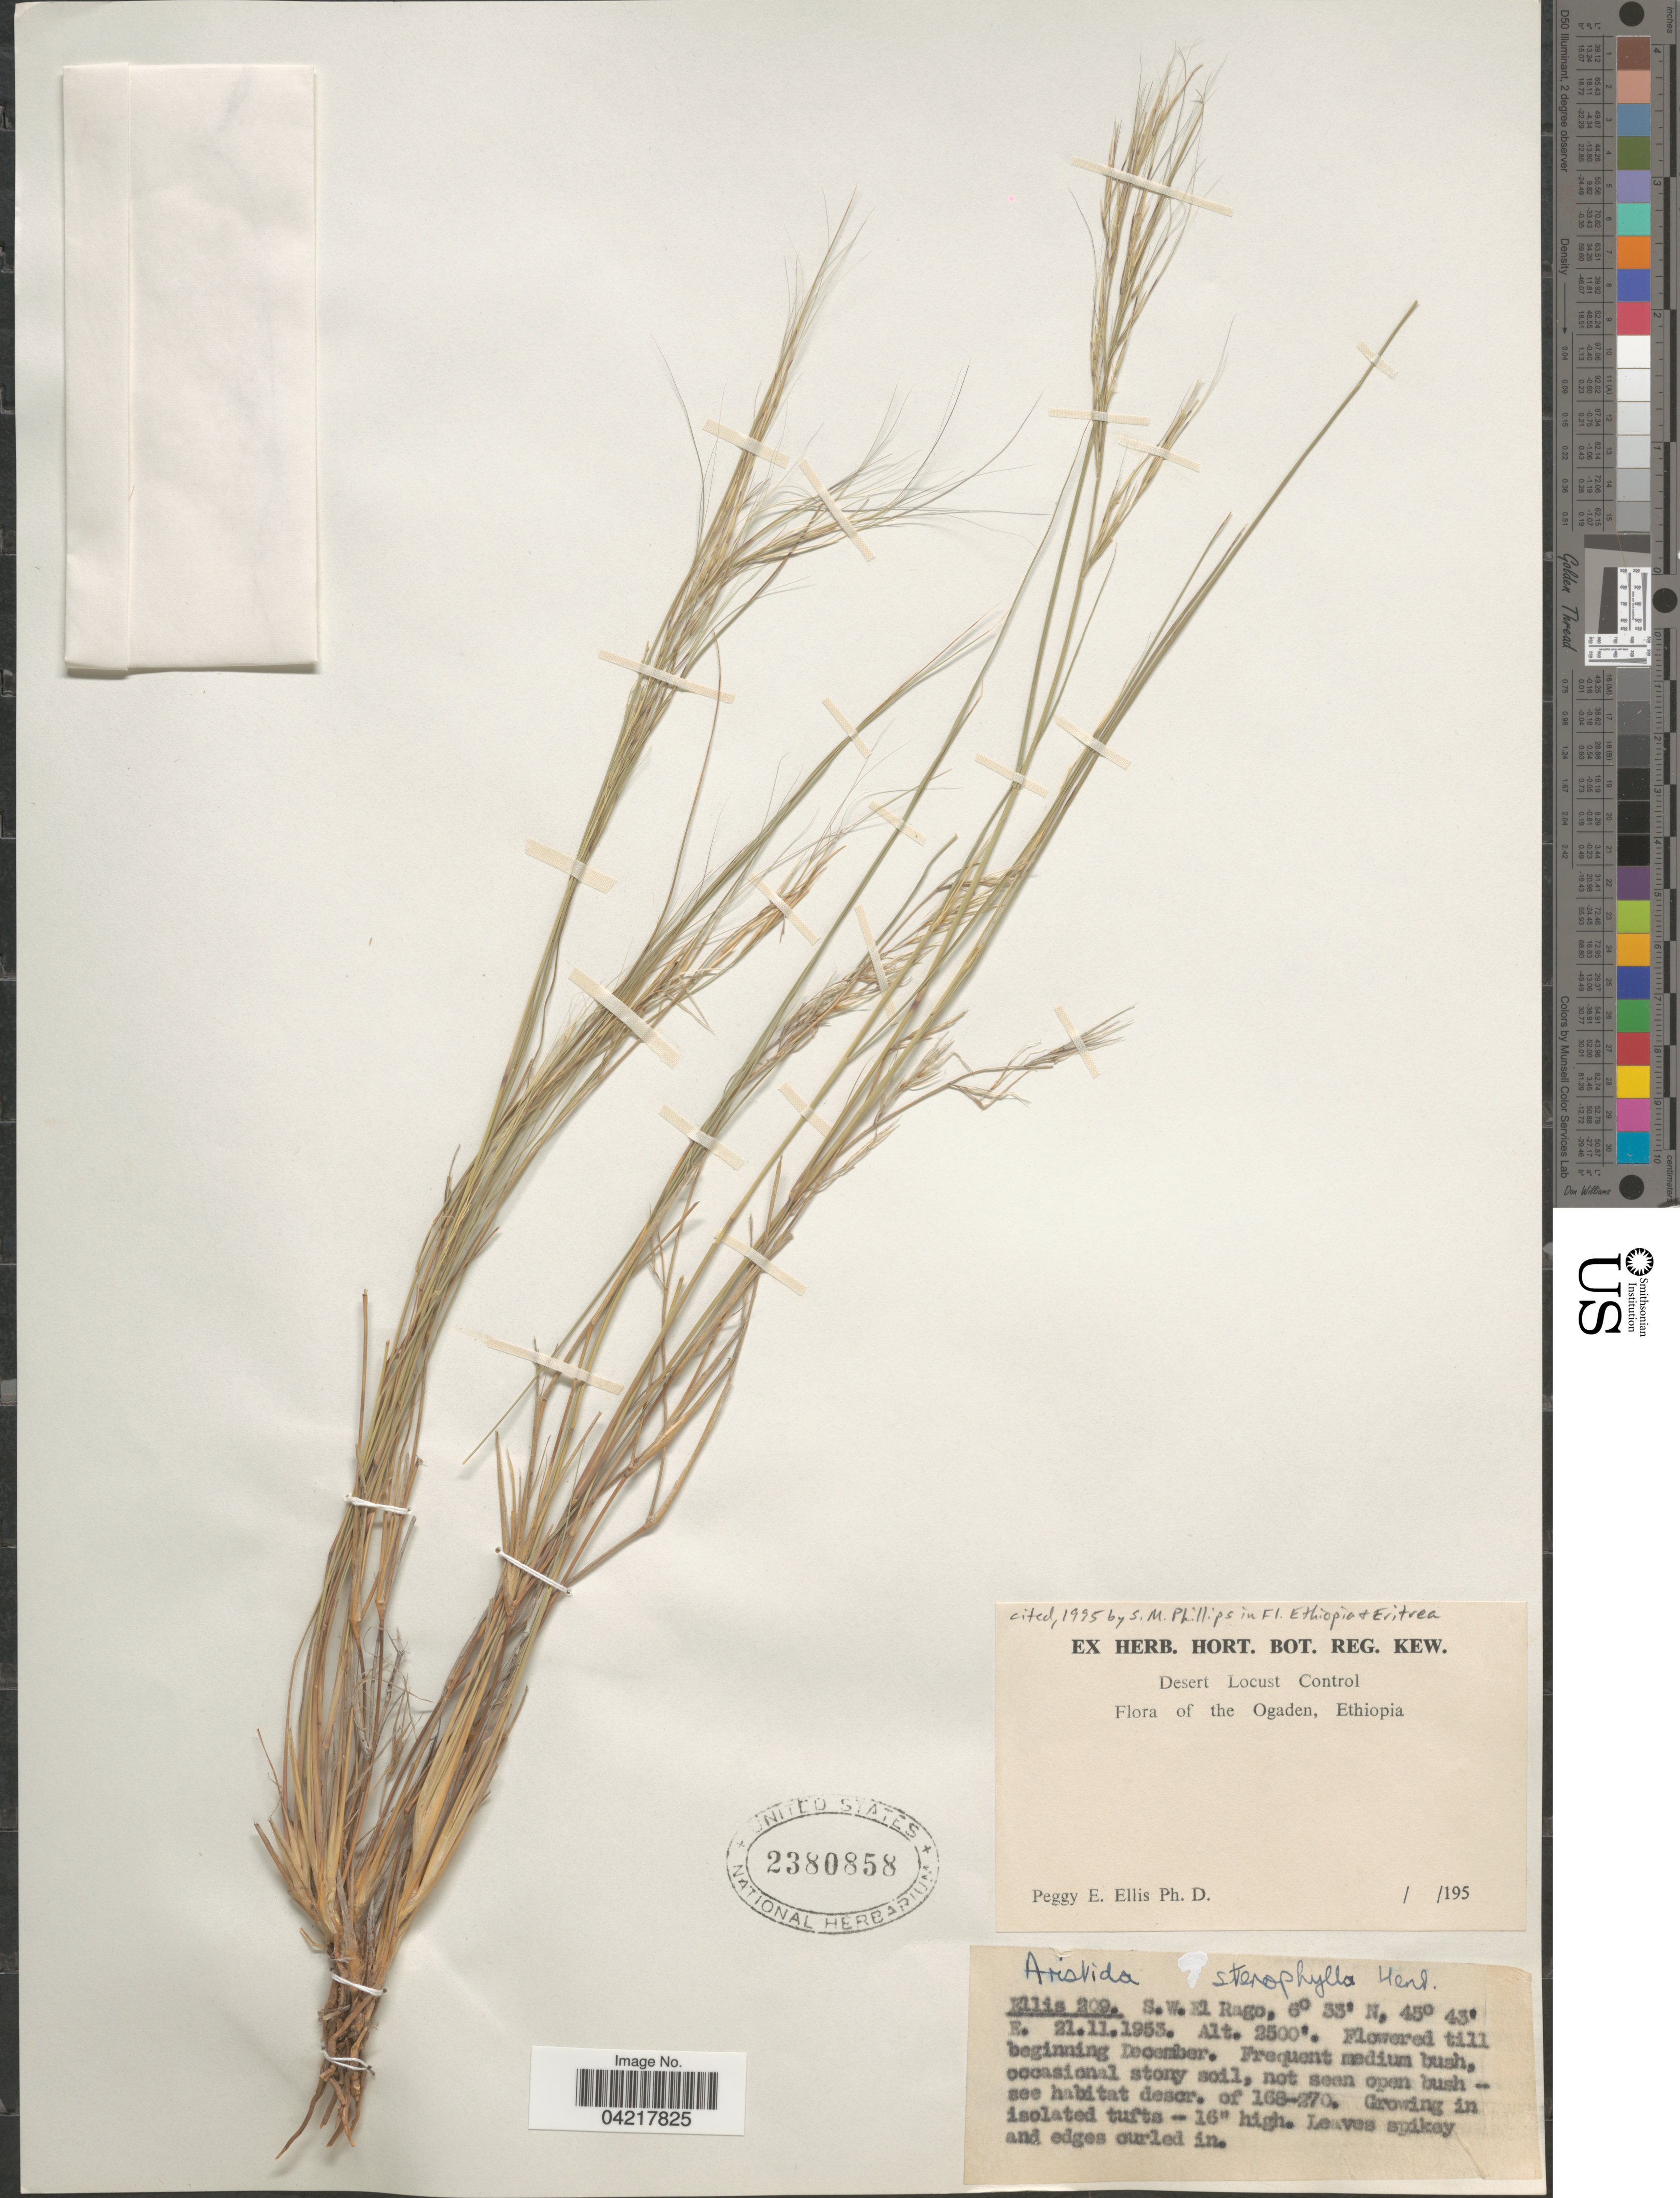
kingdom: Plantae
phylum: Tracheophyta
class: Liliopsida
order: Poales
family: Poaceae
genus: Aristida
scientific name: Aristida stenophylla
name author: Henr.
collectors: P. Ellis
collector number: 209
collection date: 1953-11-21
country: Ethiopia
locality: Desert Locust Control. The Ogaden. S.W. El Rago.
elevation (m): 762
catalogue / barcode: US 2380858